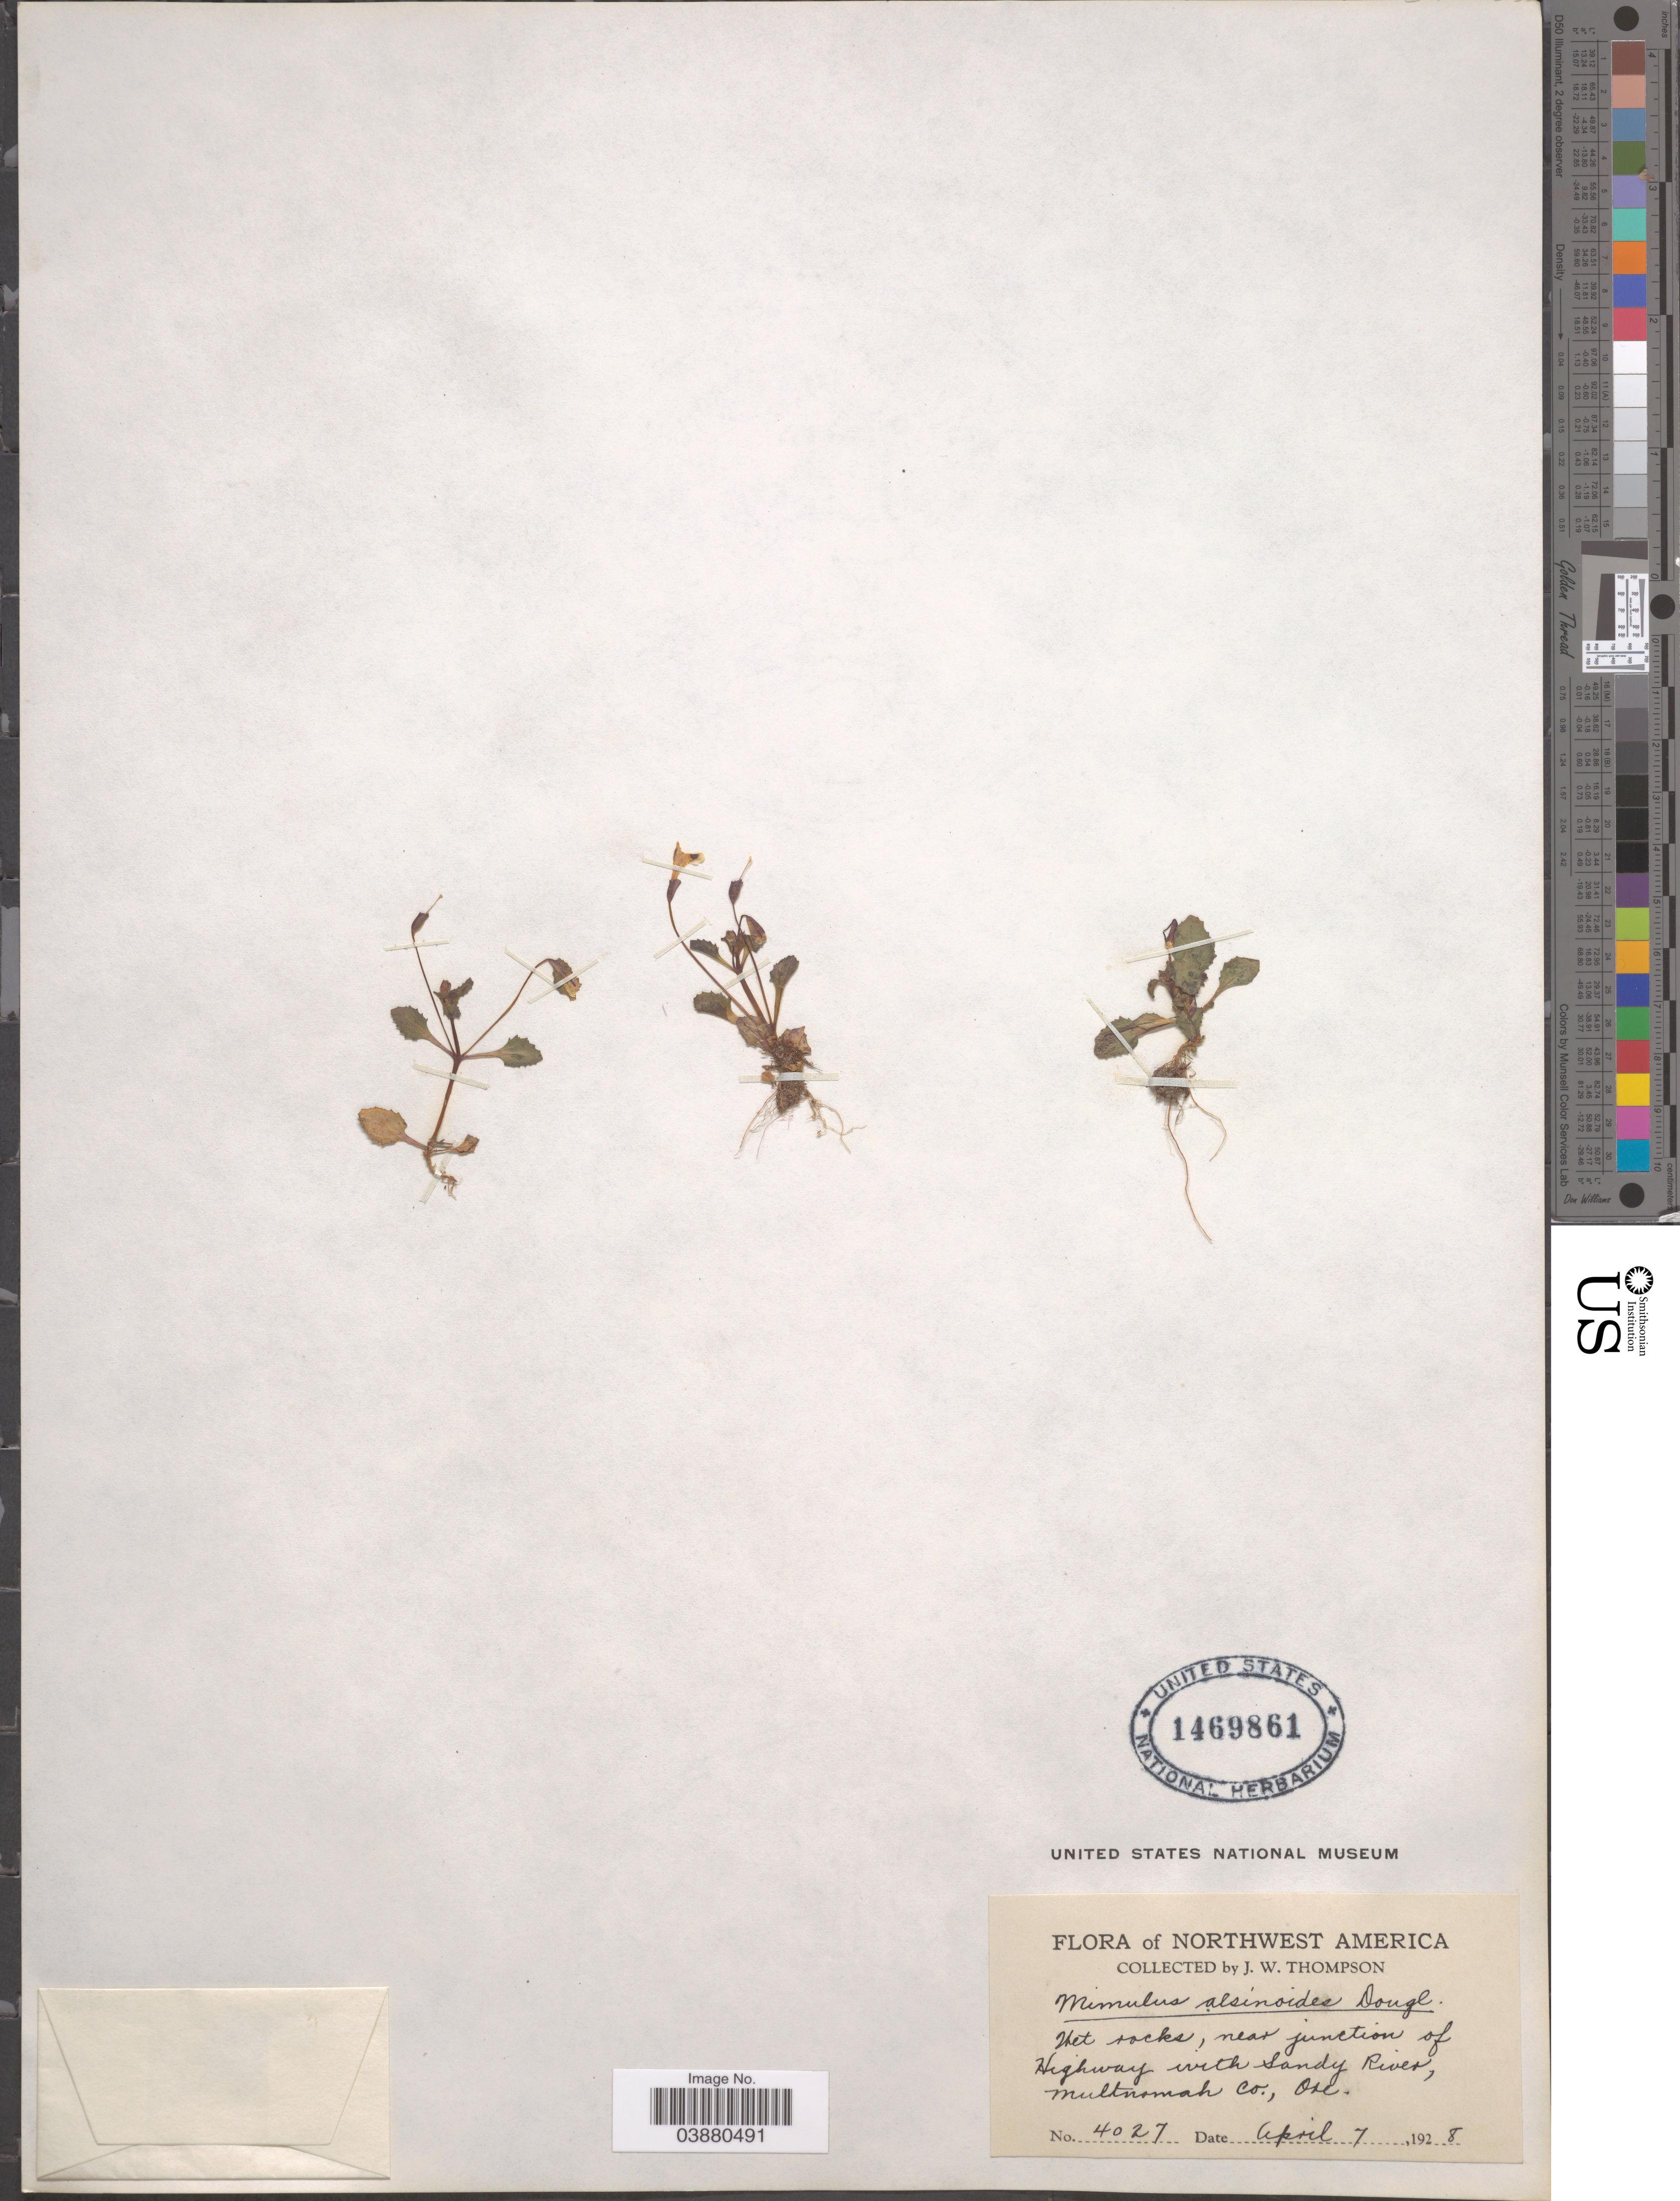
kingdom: Plantae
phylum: Tracheophyta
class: Magnoliopsida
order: Lamiales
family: Phrymaceae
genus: Mimulus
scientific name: Mimulus alsinoides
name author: Douglas ex Benth.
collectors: J. Thompson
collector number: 4027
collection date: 1928-04-07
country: United States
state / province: Oregon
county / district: Multnomah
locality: Northwest America. Near junction of Highway with Sandy River, Multnomah Co.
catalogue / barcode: US 1469861